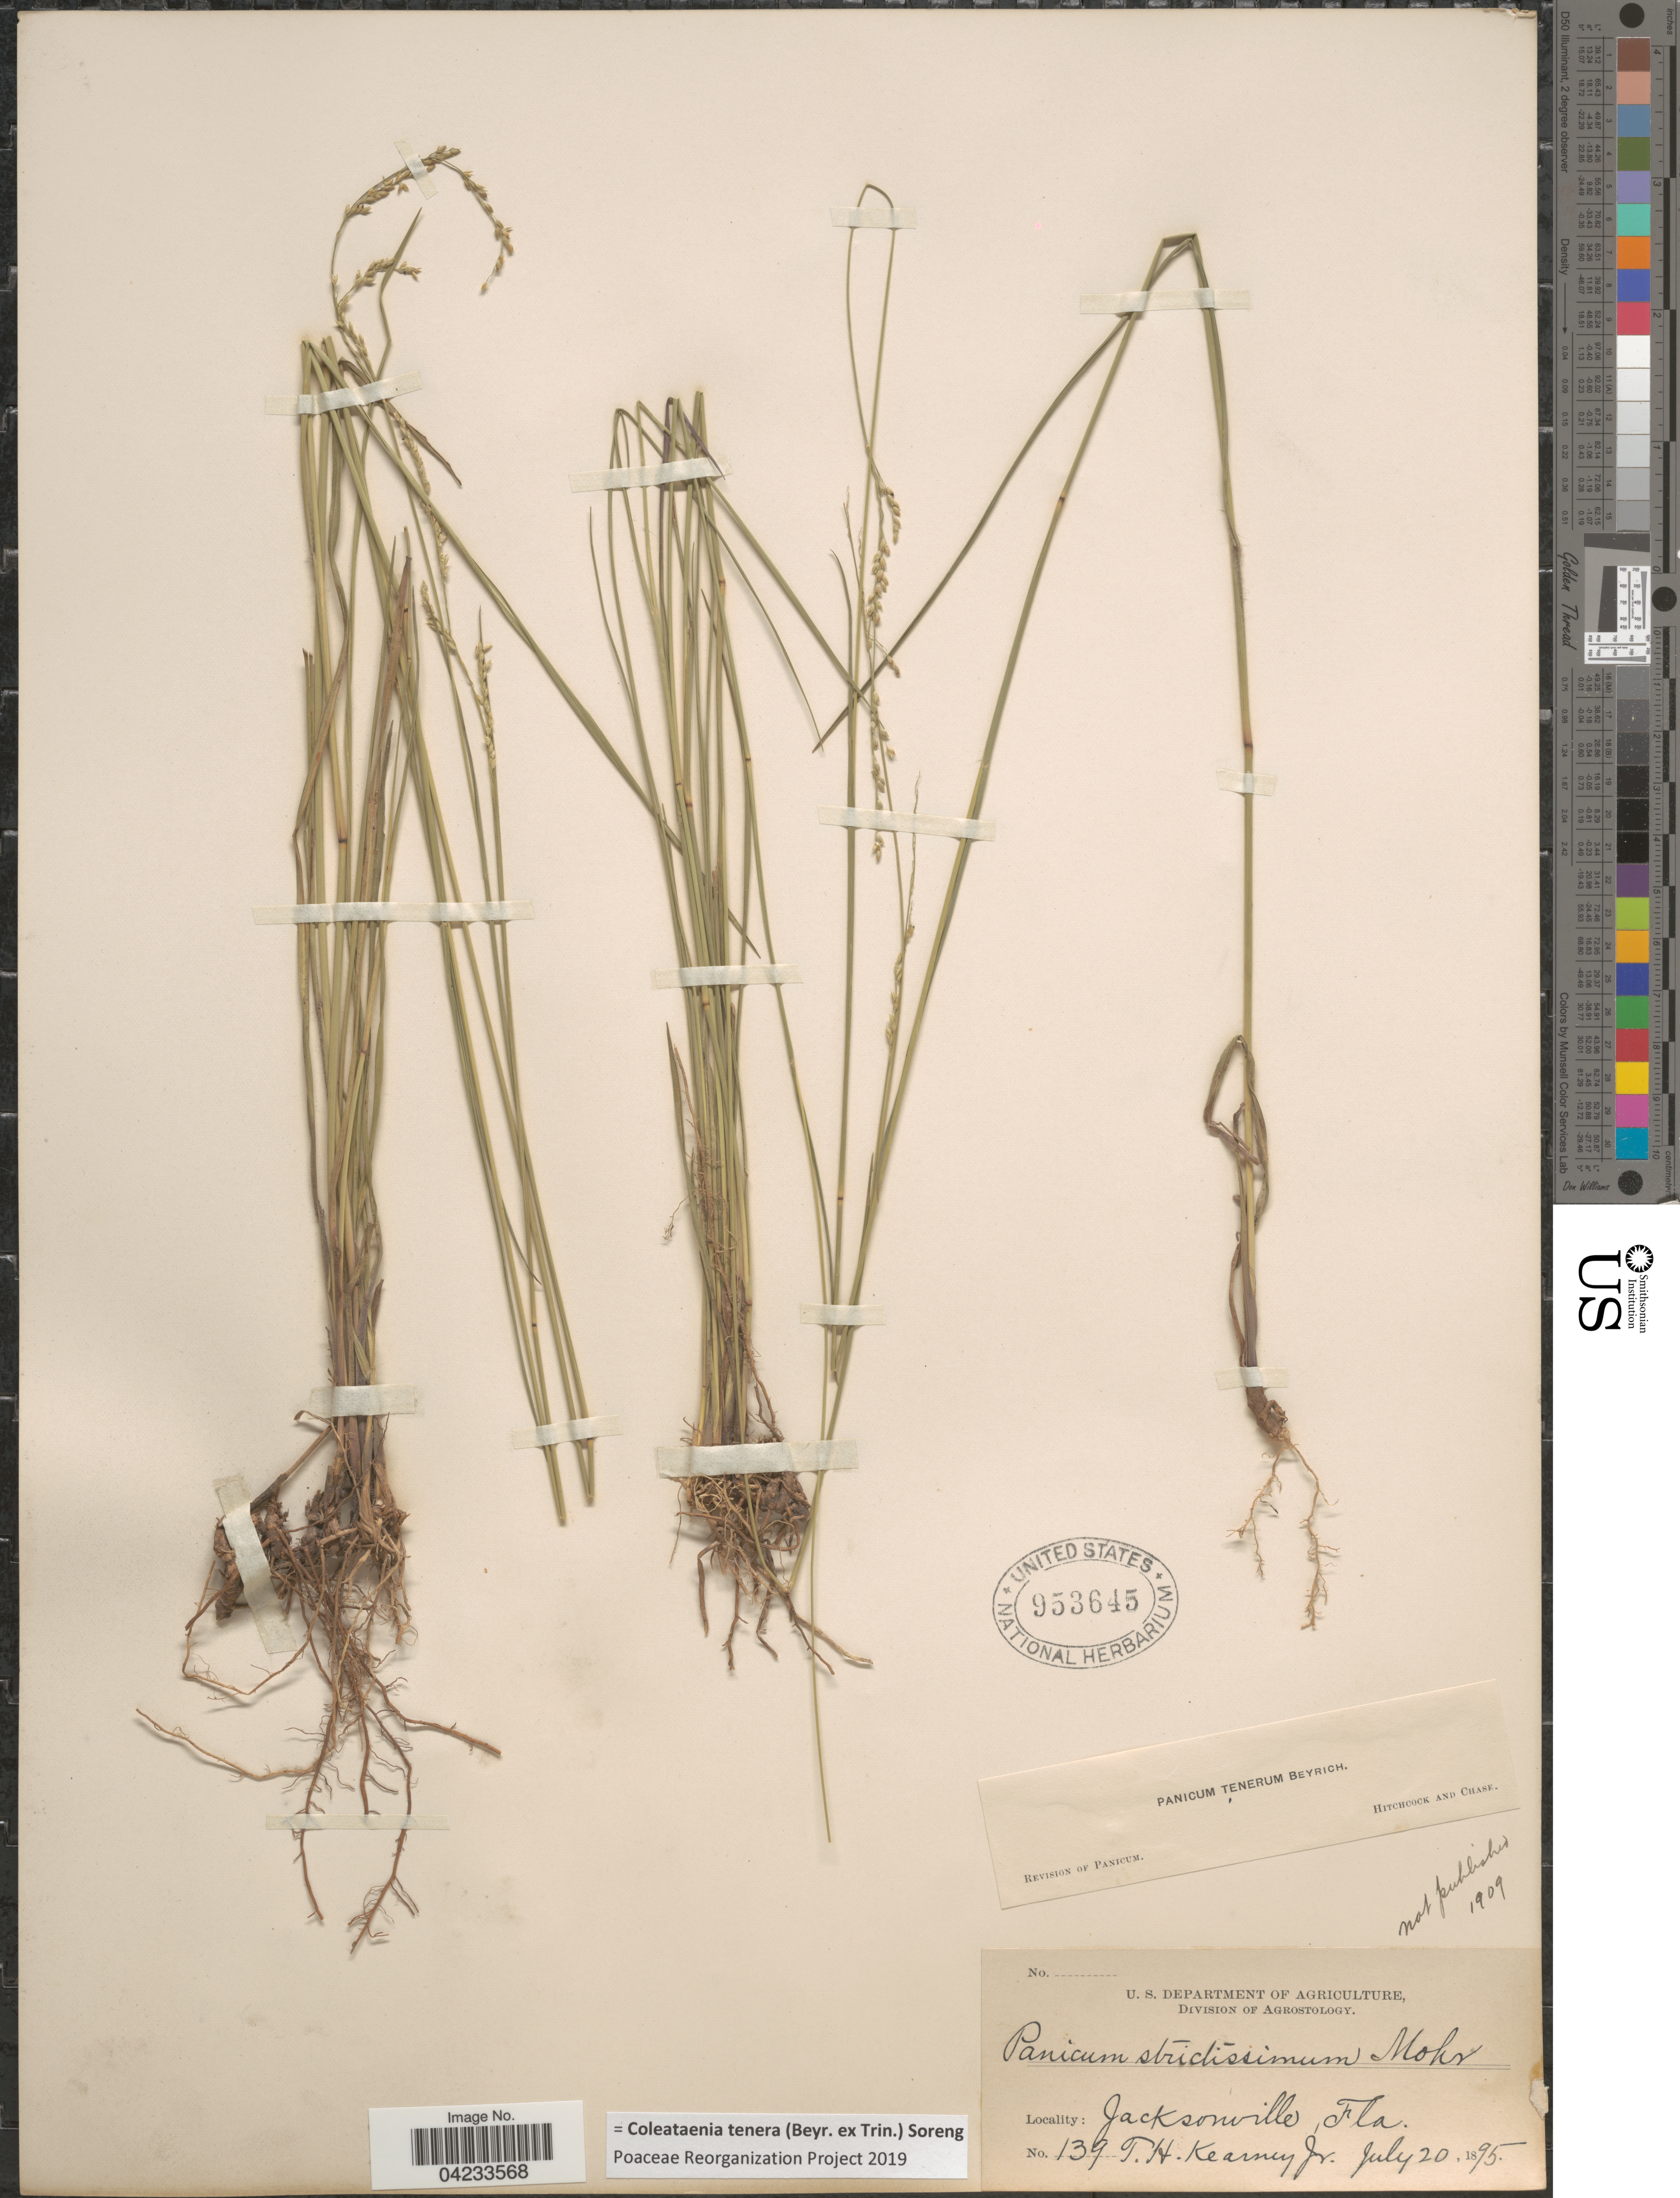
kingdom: Plantae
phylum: Tracheophyta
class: Liliopsida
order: Poales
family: Poaceae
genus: Coleataenia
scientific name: Coleataenia tenera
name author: (Beyr. ex Trin.) Soreng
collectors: T. H. Kearney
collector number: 139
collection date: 1895-07-20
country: United States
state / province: Florida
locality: Jacksonville.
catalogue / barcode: US 953645